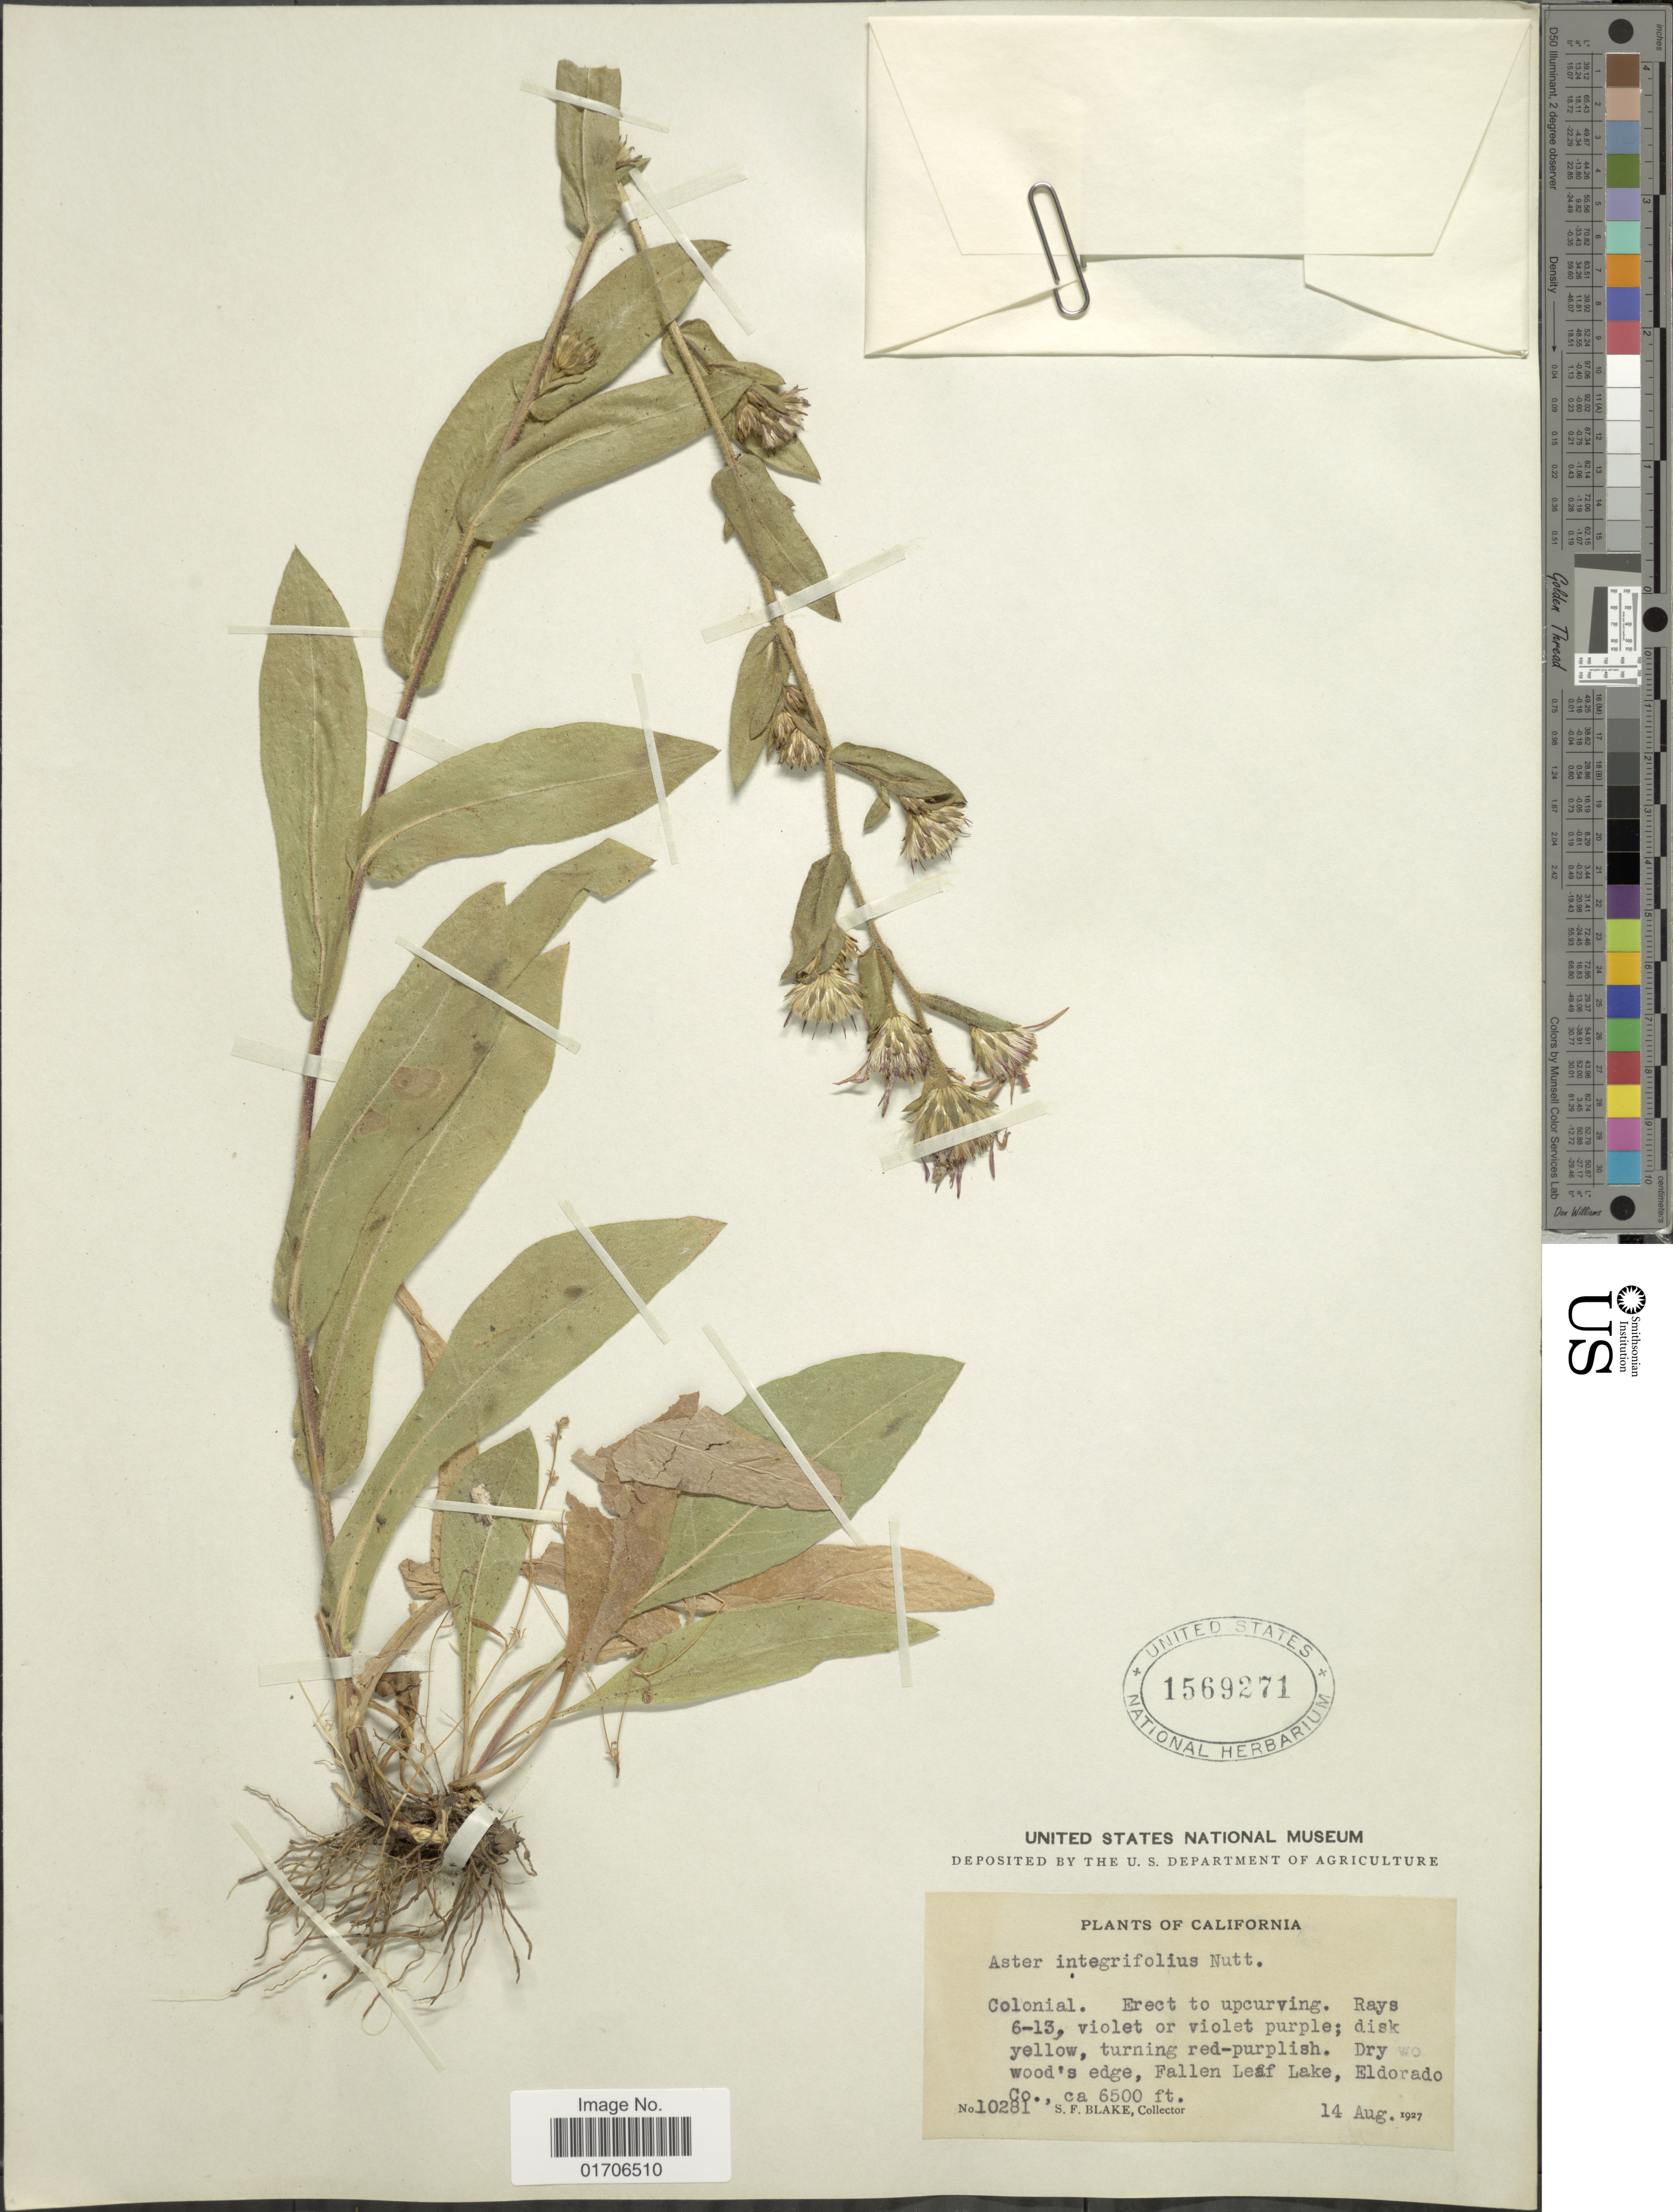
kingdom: Plantae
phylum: Tracheophyta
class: Magnoliopsida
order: Asterales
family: Asteraceae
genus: Eurybia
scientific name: Eurybia integrifolia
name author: (Nutt.) G.L. Nesom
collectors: S. Blake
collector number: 10281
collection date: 1927-08-14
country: United States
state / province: California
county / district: El Dorado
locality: Dry wood's edge, Fallen Leaf Lake, Eldorado Co.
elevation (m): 1981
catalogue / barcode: US 1569271